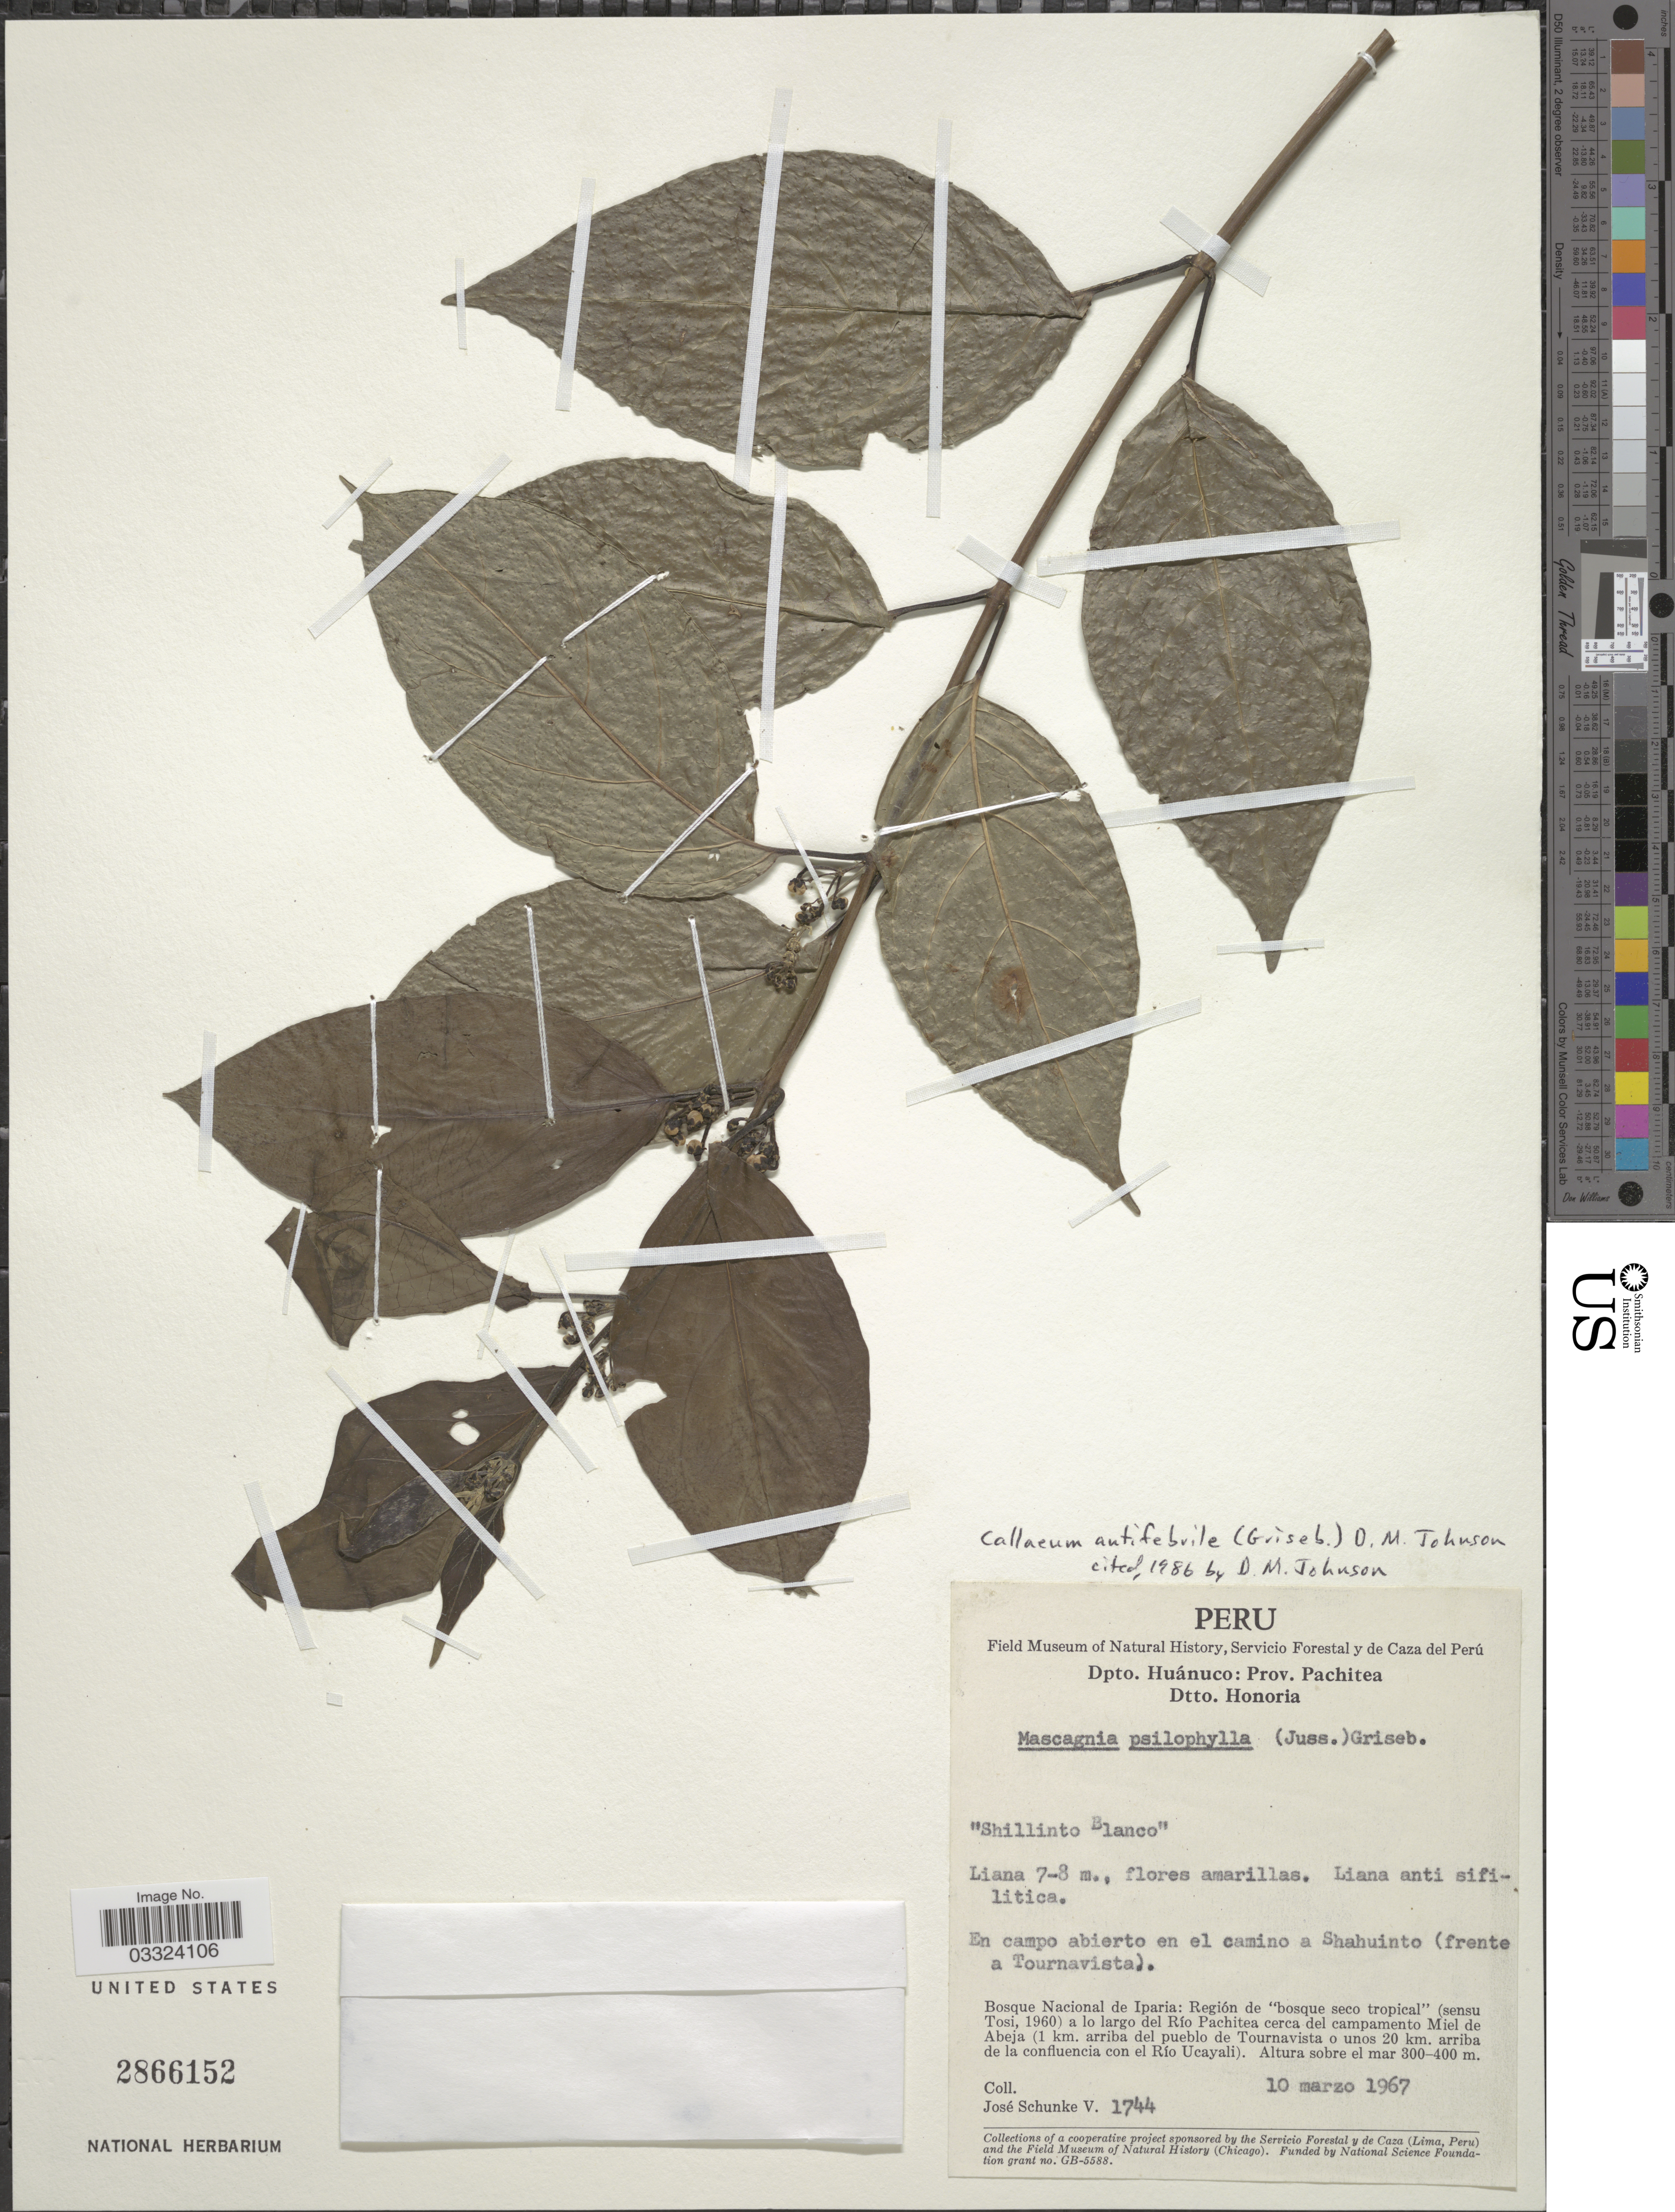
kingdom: Plantae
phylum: Tracheophyta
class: Magnoliopsida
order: Malpighiales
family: Malpighiaceae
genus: Callaeum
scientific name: Callaeum antifebrile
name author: (Ruiz ex Griseb.) D.M. Johnson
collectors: J. Schunke Vigo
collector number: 1744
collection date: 1967-03-10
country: Peru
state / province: Huánuco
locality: Dpto. Huánuco: Prov. Pachitea. Dtto Honoria. En campo abierto en el camino a Shahuinto (frente a Tournavista). Bosque Nacional de Iparia: Región de "bosque seco tropical" (sensu Tosi, 1960) a lo largo del Río Pachitea cerca del campamento Miel de Abeja (1 km. arriba del pueblo de Tournavist o unos 20 km. arriba de la confluencia con el Río Ucayali).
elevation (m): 300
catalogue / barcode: US 2866152